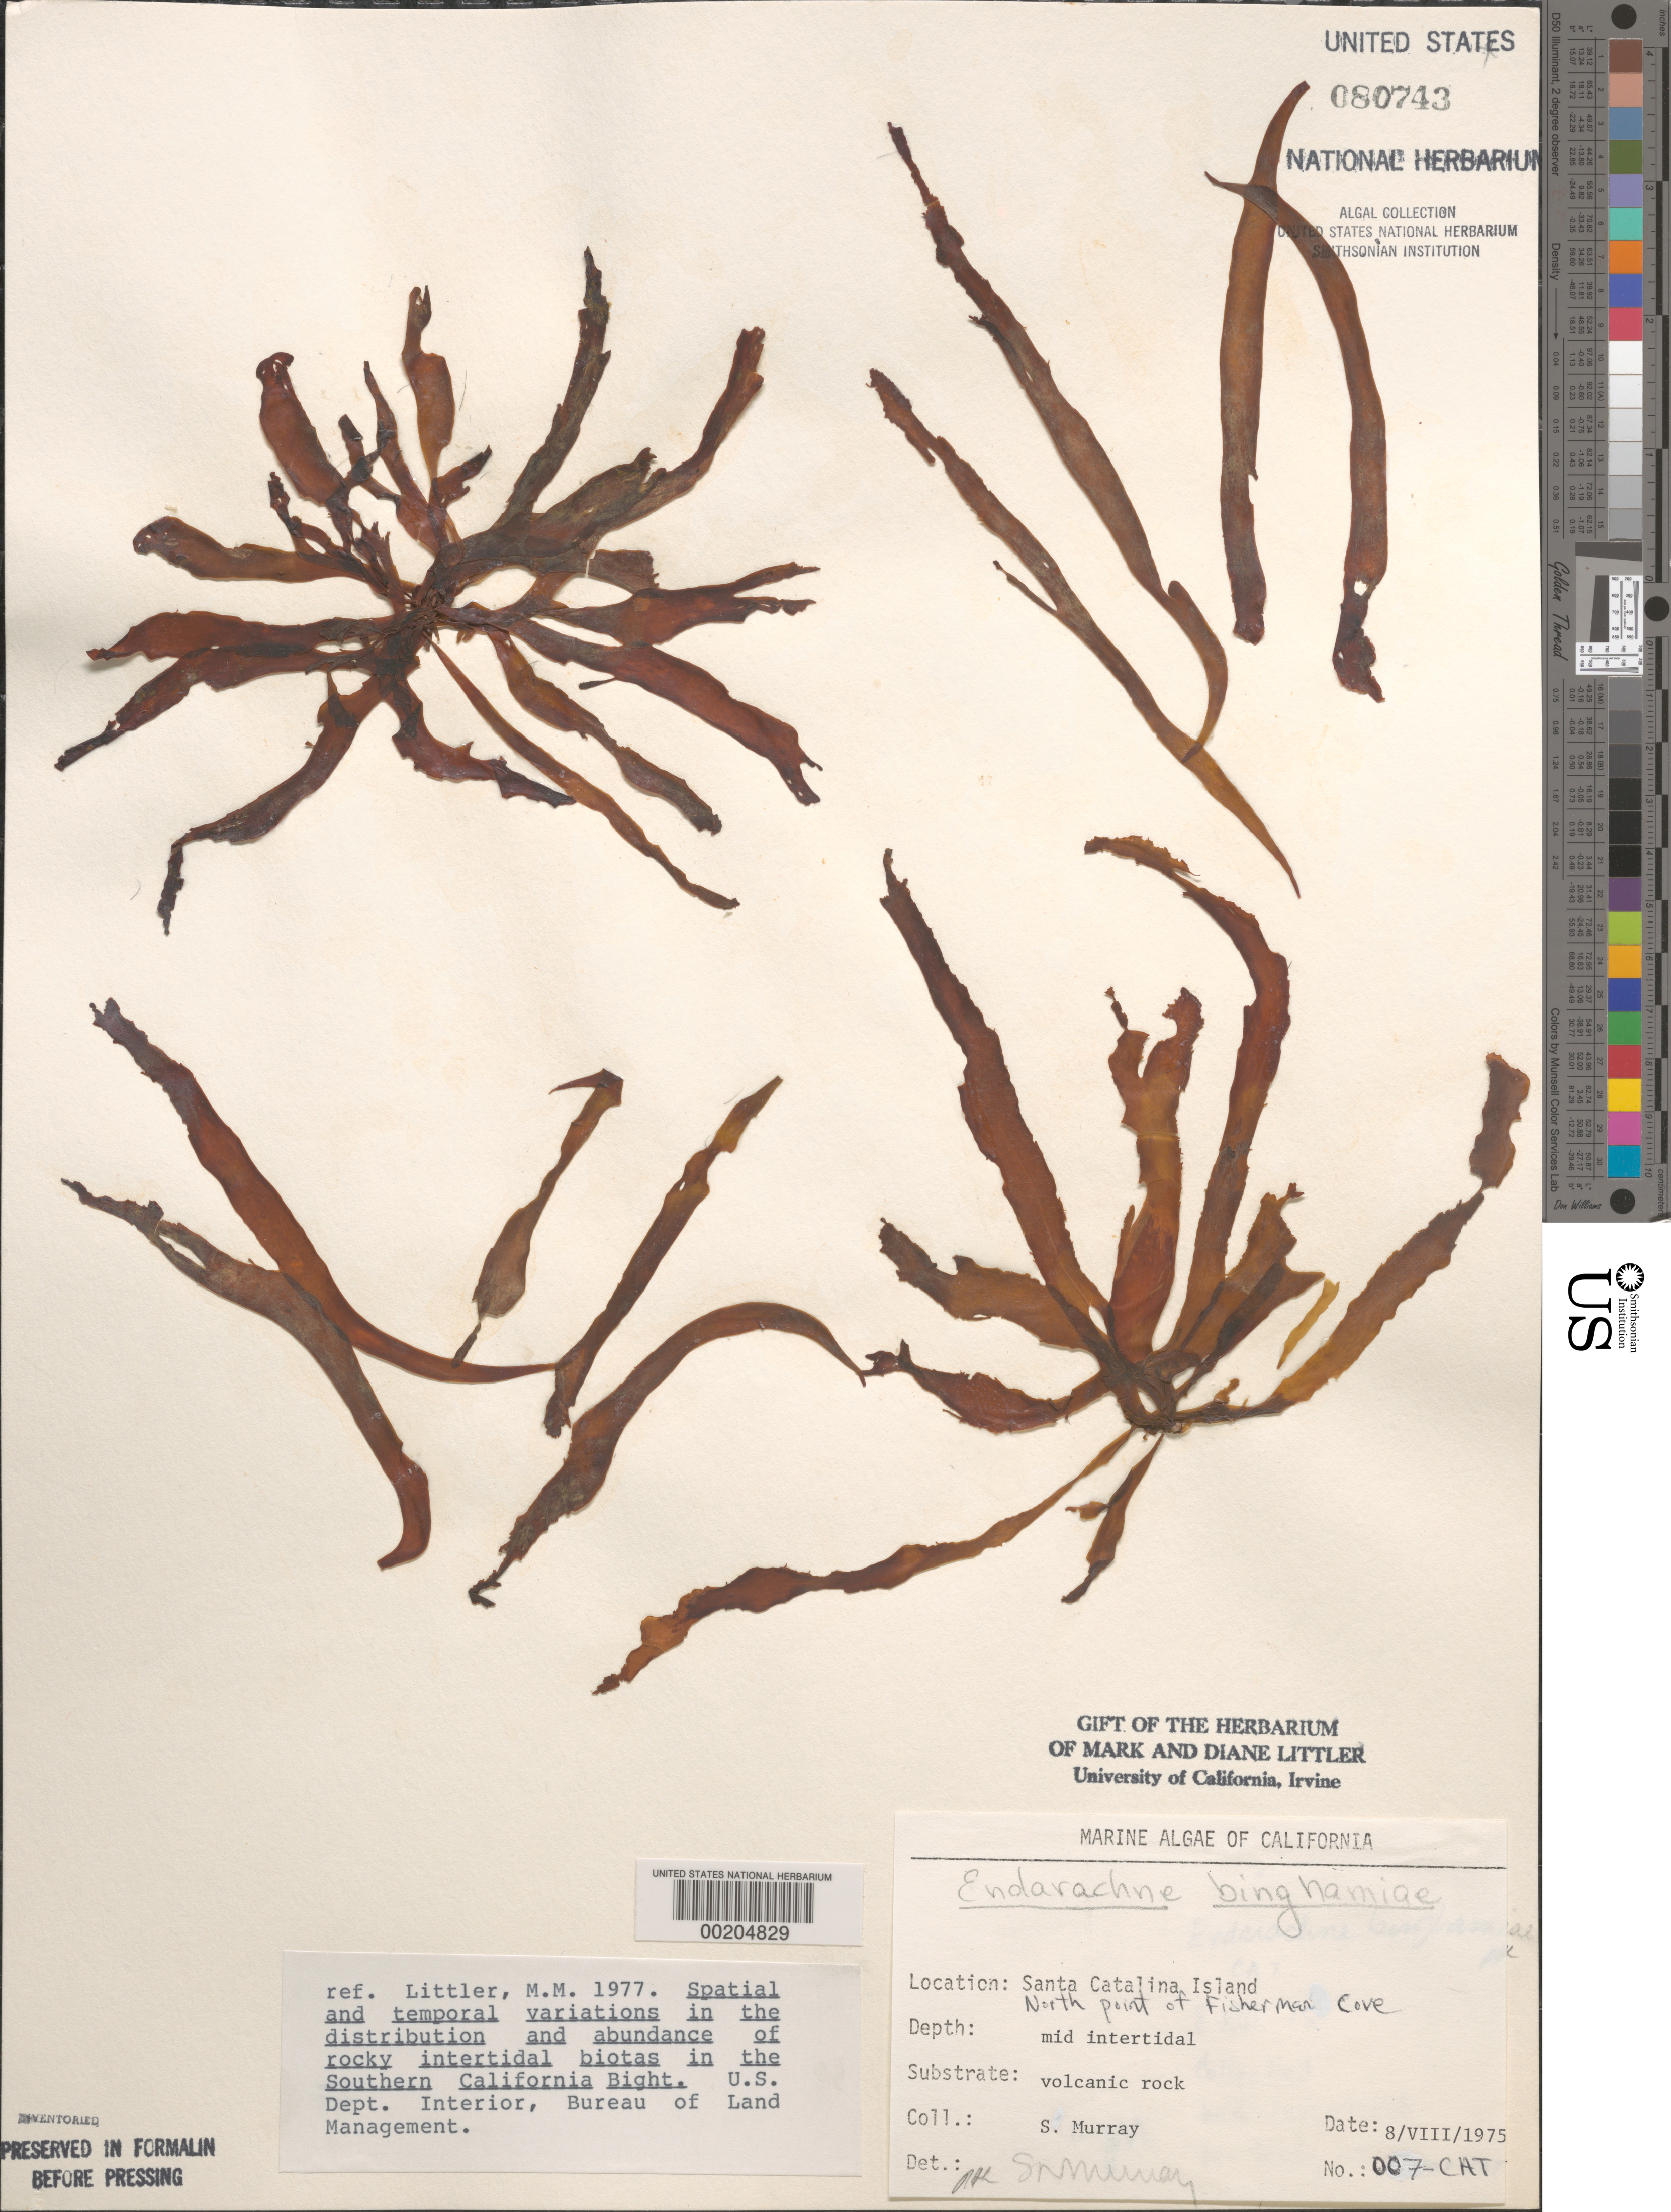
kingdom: Chromista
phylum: Ochrophyta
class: Phaeophyceae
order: Scytosiphonales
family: Scytosiphonaceae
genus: Petalonia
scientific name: Petalonia binghamiae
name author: (J. Agardh) K.L.Vinogr.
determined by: Algae name updating Project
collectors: S. N. Murray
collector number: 007-cat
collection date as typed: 08 Aug 1978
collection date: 1978-08-08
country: United States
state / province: California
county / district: Los Angeles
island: Santa Catalina Island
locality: Fishermen Cove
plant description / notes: BLM-SOCALBIGHT Rocky Intertidal Survey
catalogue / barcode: US 80743